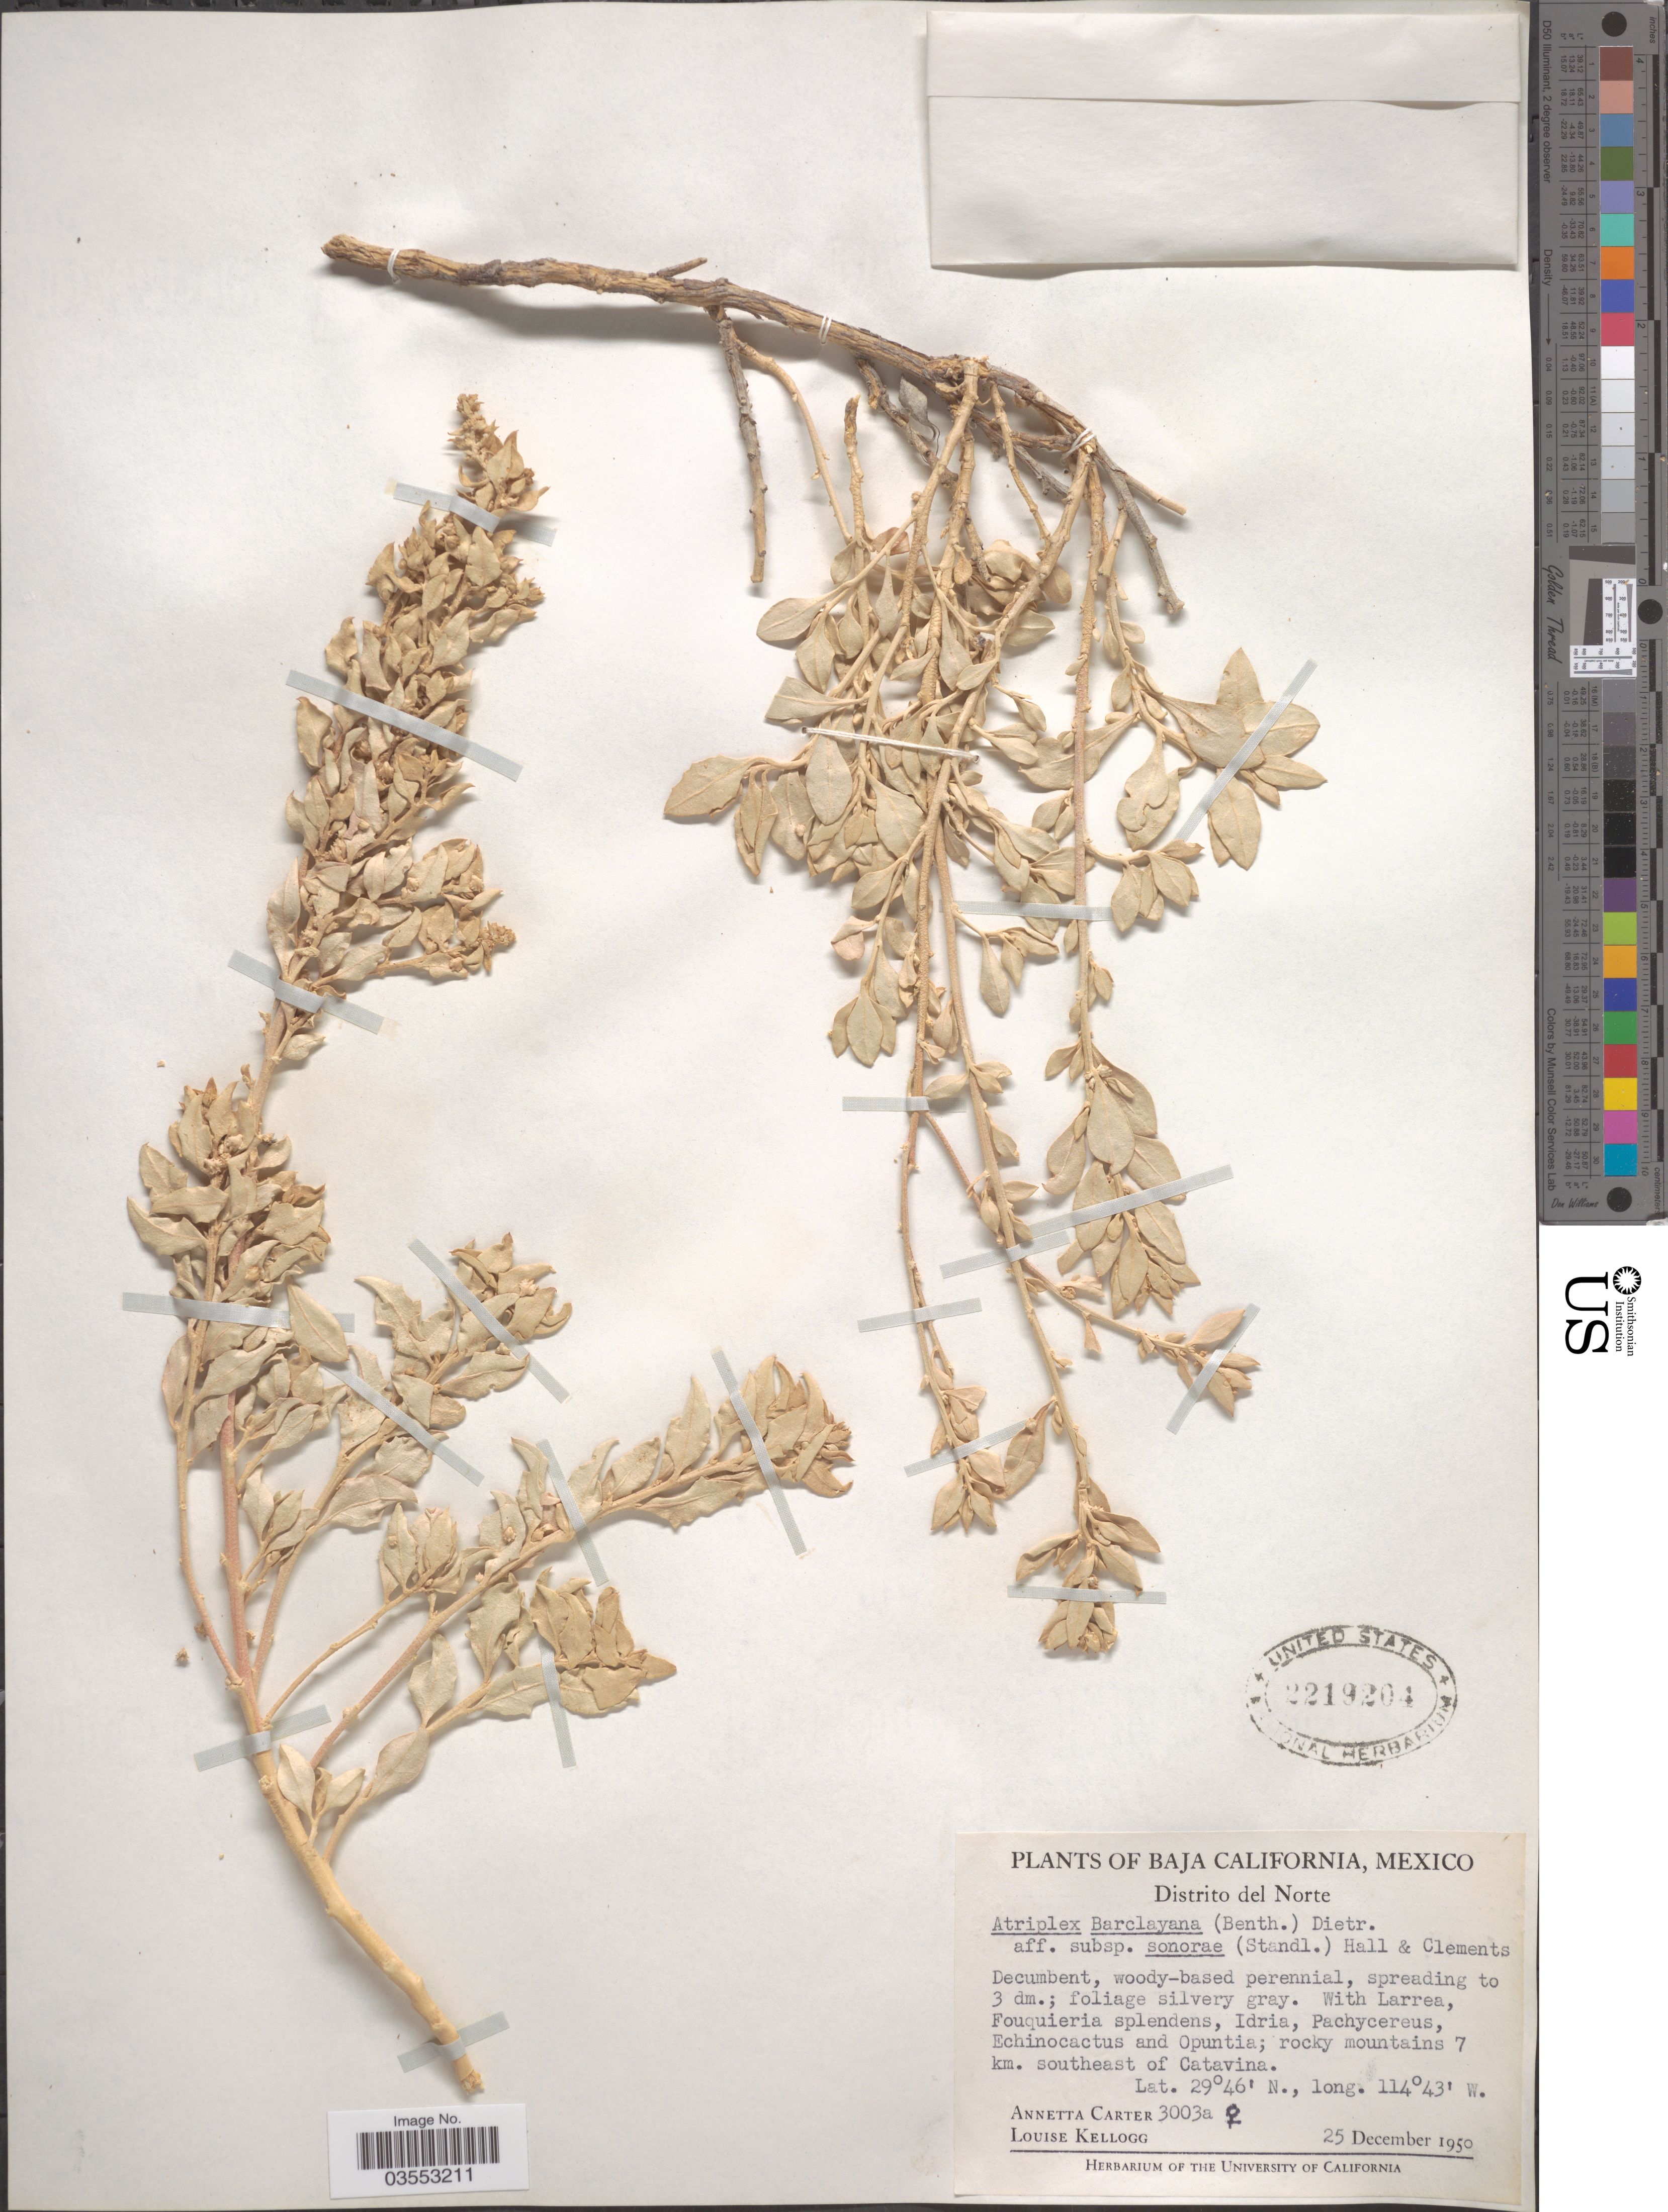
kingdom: Plantae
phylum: Tracheophyta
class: Magnoliopsida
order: Caryophyllales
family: Amaranthaceae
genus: Atriplex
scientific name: Atriplex barclayana subsp. sonorae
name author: (Standl.) H.M. Hall & Clem.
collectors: A. Carter & L. Kellogg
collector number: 3003a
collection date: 1950-12-25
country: Mexico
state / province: Baja California Norte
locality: Distrito del Norte. Rocky mountains 7 km. southeast of Catavina.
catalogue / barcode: US 2219204